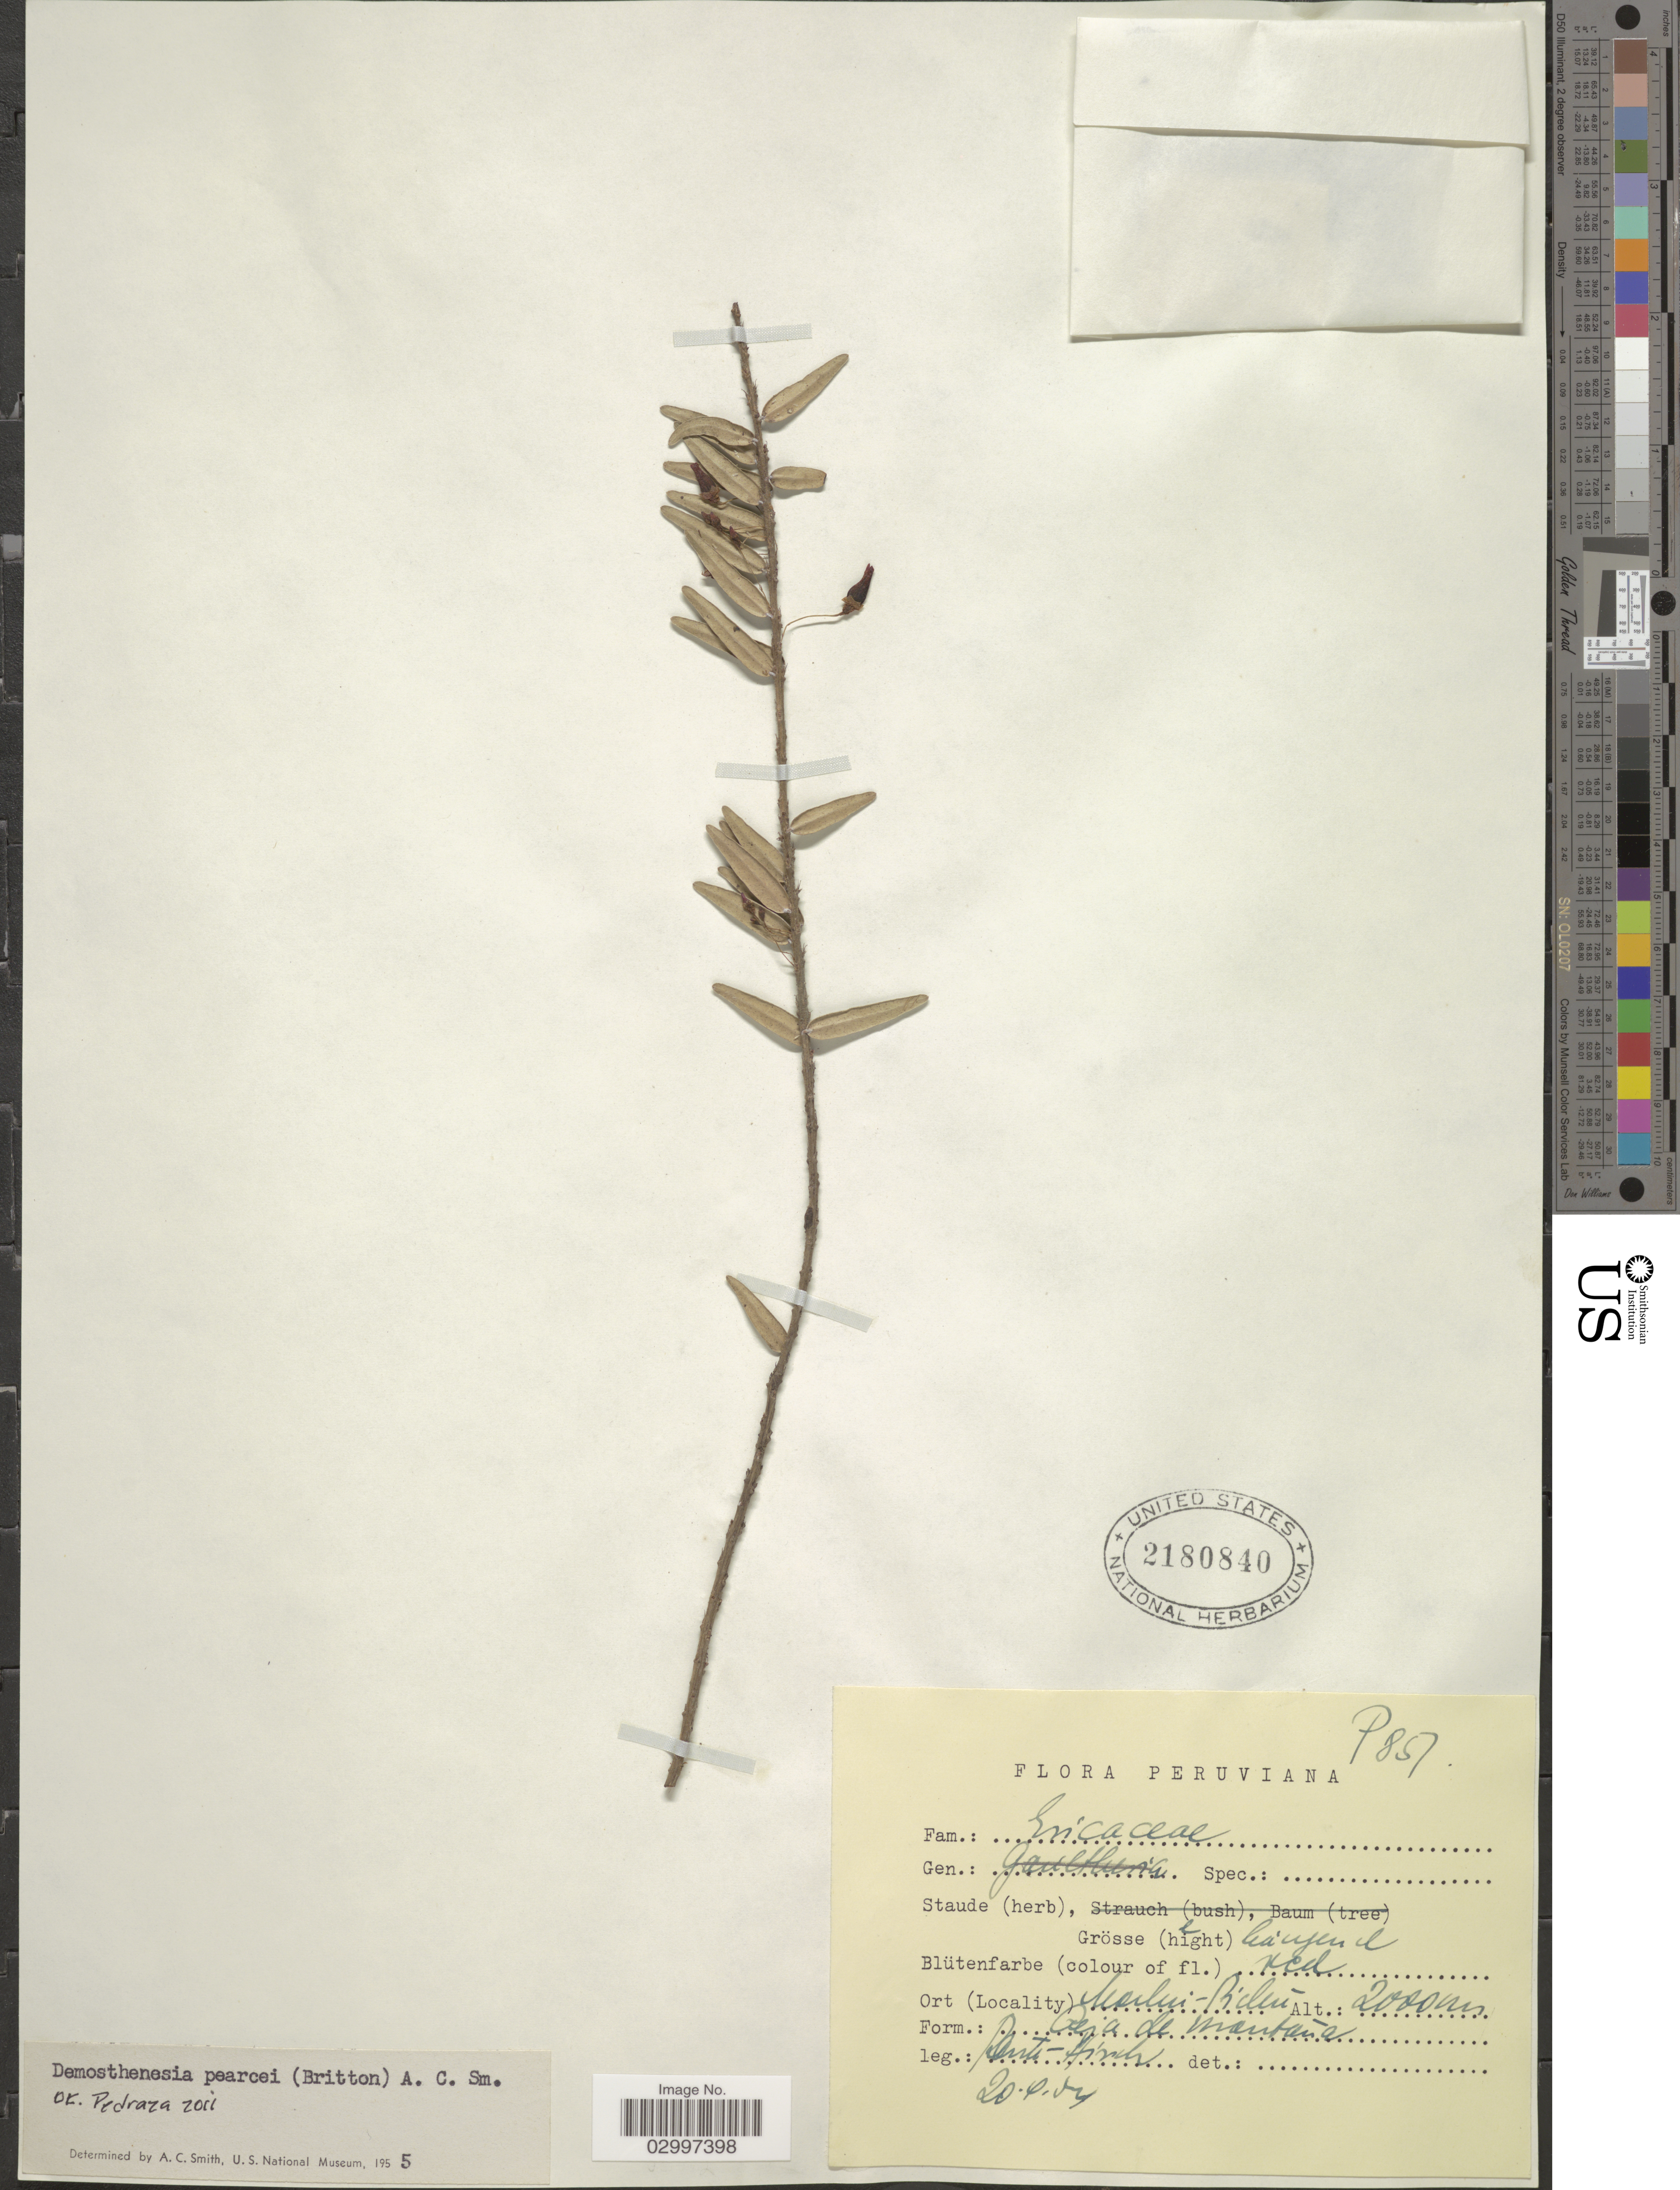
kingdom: Plantae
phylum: Tracheophyta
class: Magnoliopsida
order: Ericales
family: Ericaceae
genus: Demosthenesia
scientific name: Demosthenesia pearcei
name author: (Britton) A.C. Sm.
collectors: W. Rauh & G. Hirsch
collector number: P857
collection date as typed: Transcribed d/m/y: 20/4/84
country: Peru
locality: Malui-Belen. [interpreted]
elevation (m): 2000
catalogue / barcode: US 2180840